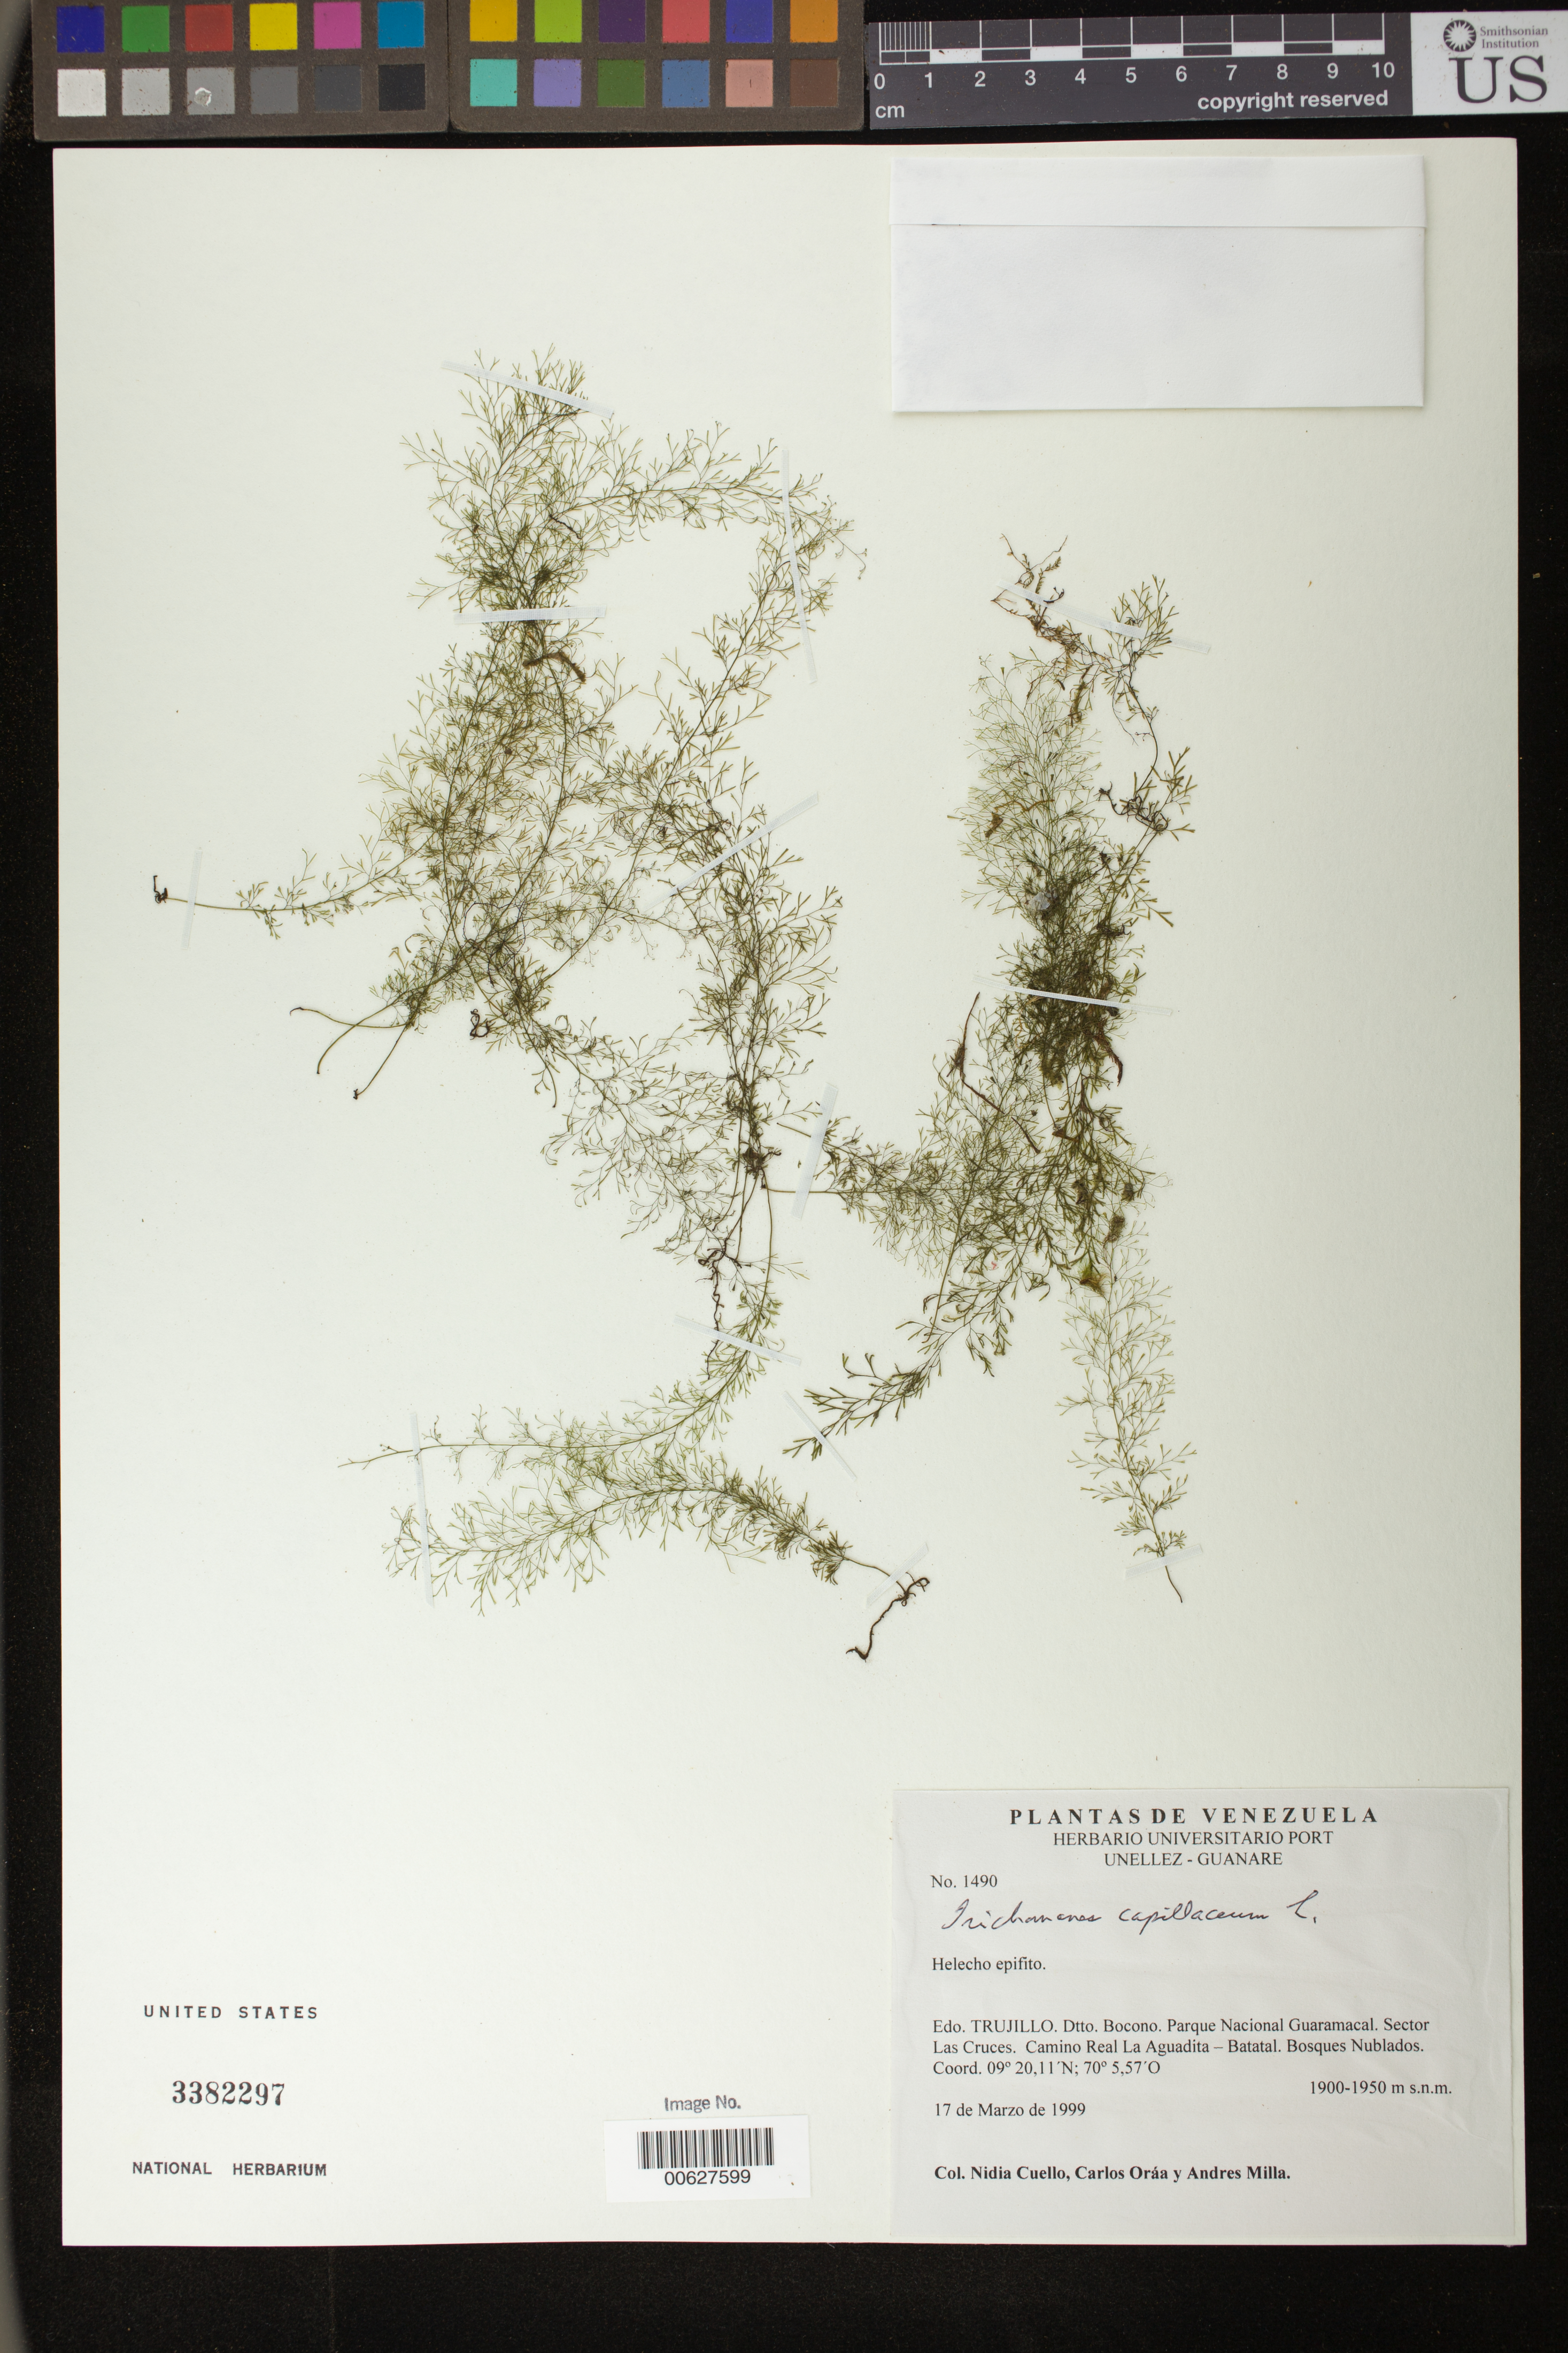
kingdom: Plantae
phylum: Tracheophyta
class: Polypodiopsida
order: Hymenophyllales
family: Hymenophyllaceae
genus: Trichomanes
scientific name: Trichomanes capillaceum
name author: L.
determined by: Lellinger, David B., (BOT), Smithsonian Institution - National Museum of Natural History (UNITED STATES)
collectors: N. L. Cuello, C. Oráa & A. Milla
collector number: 1490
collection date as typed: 17 Mar 1999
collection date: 1999-03-17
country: Venezuela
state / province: Trujillo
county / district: Boconó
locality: Parque Nacional Guaramacal. Sector Las Cruces. Camino Real La Aguadita - Batatal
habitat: Bosques nublados.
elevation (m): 1900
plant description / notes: PORT, US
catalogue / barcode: US 3382297